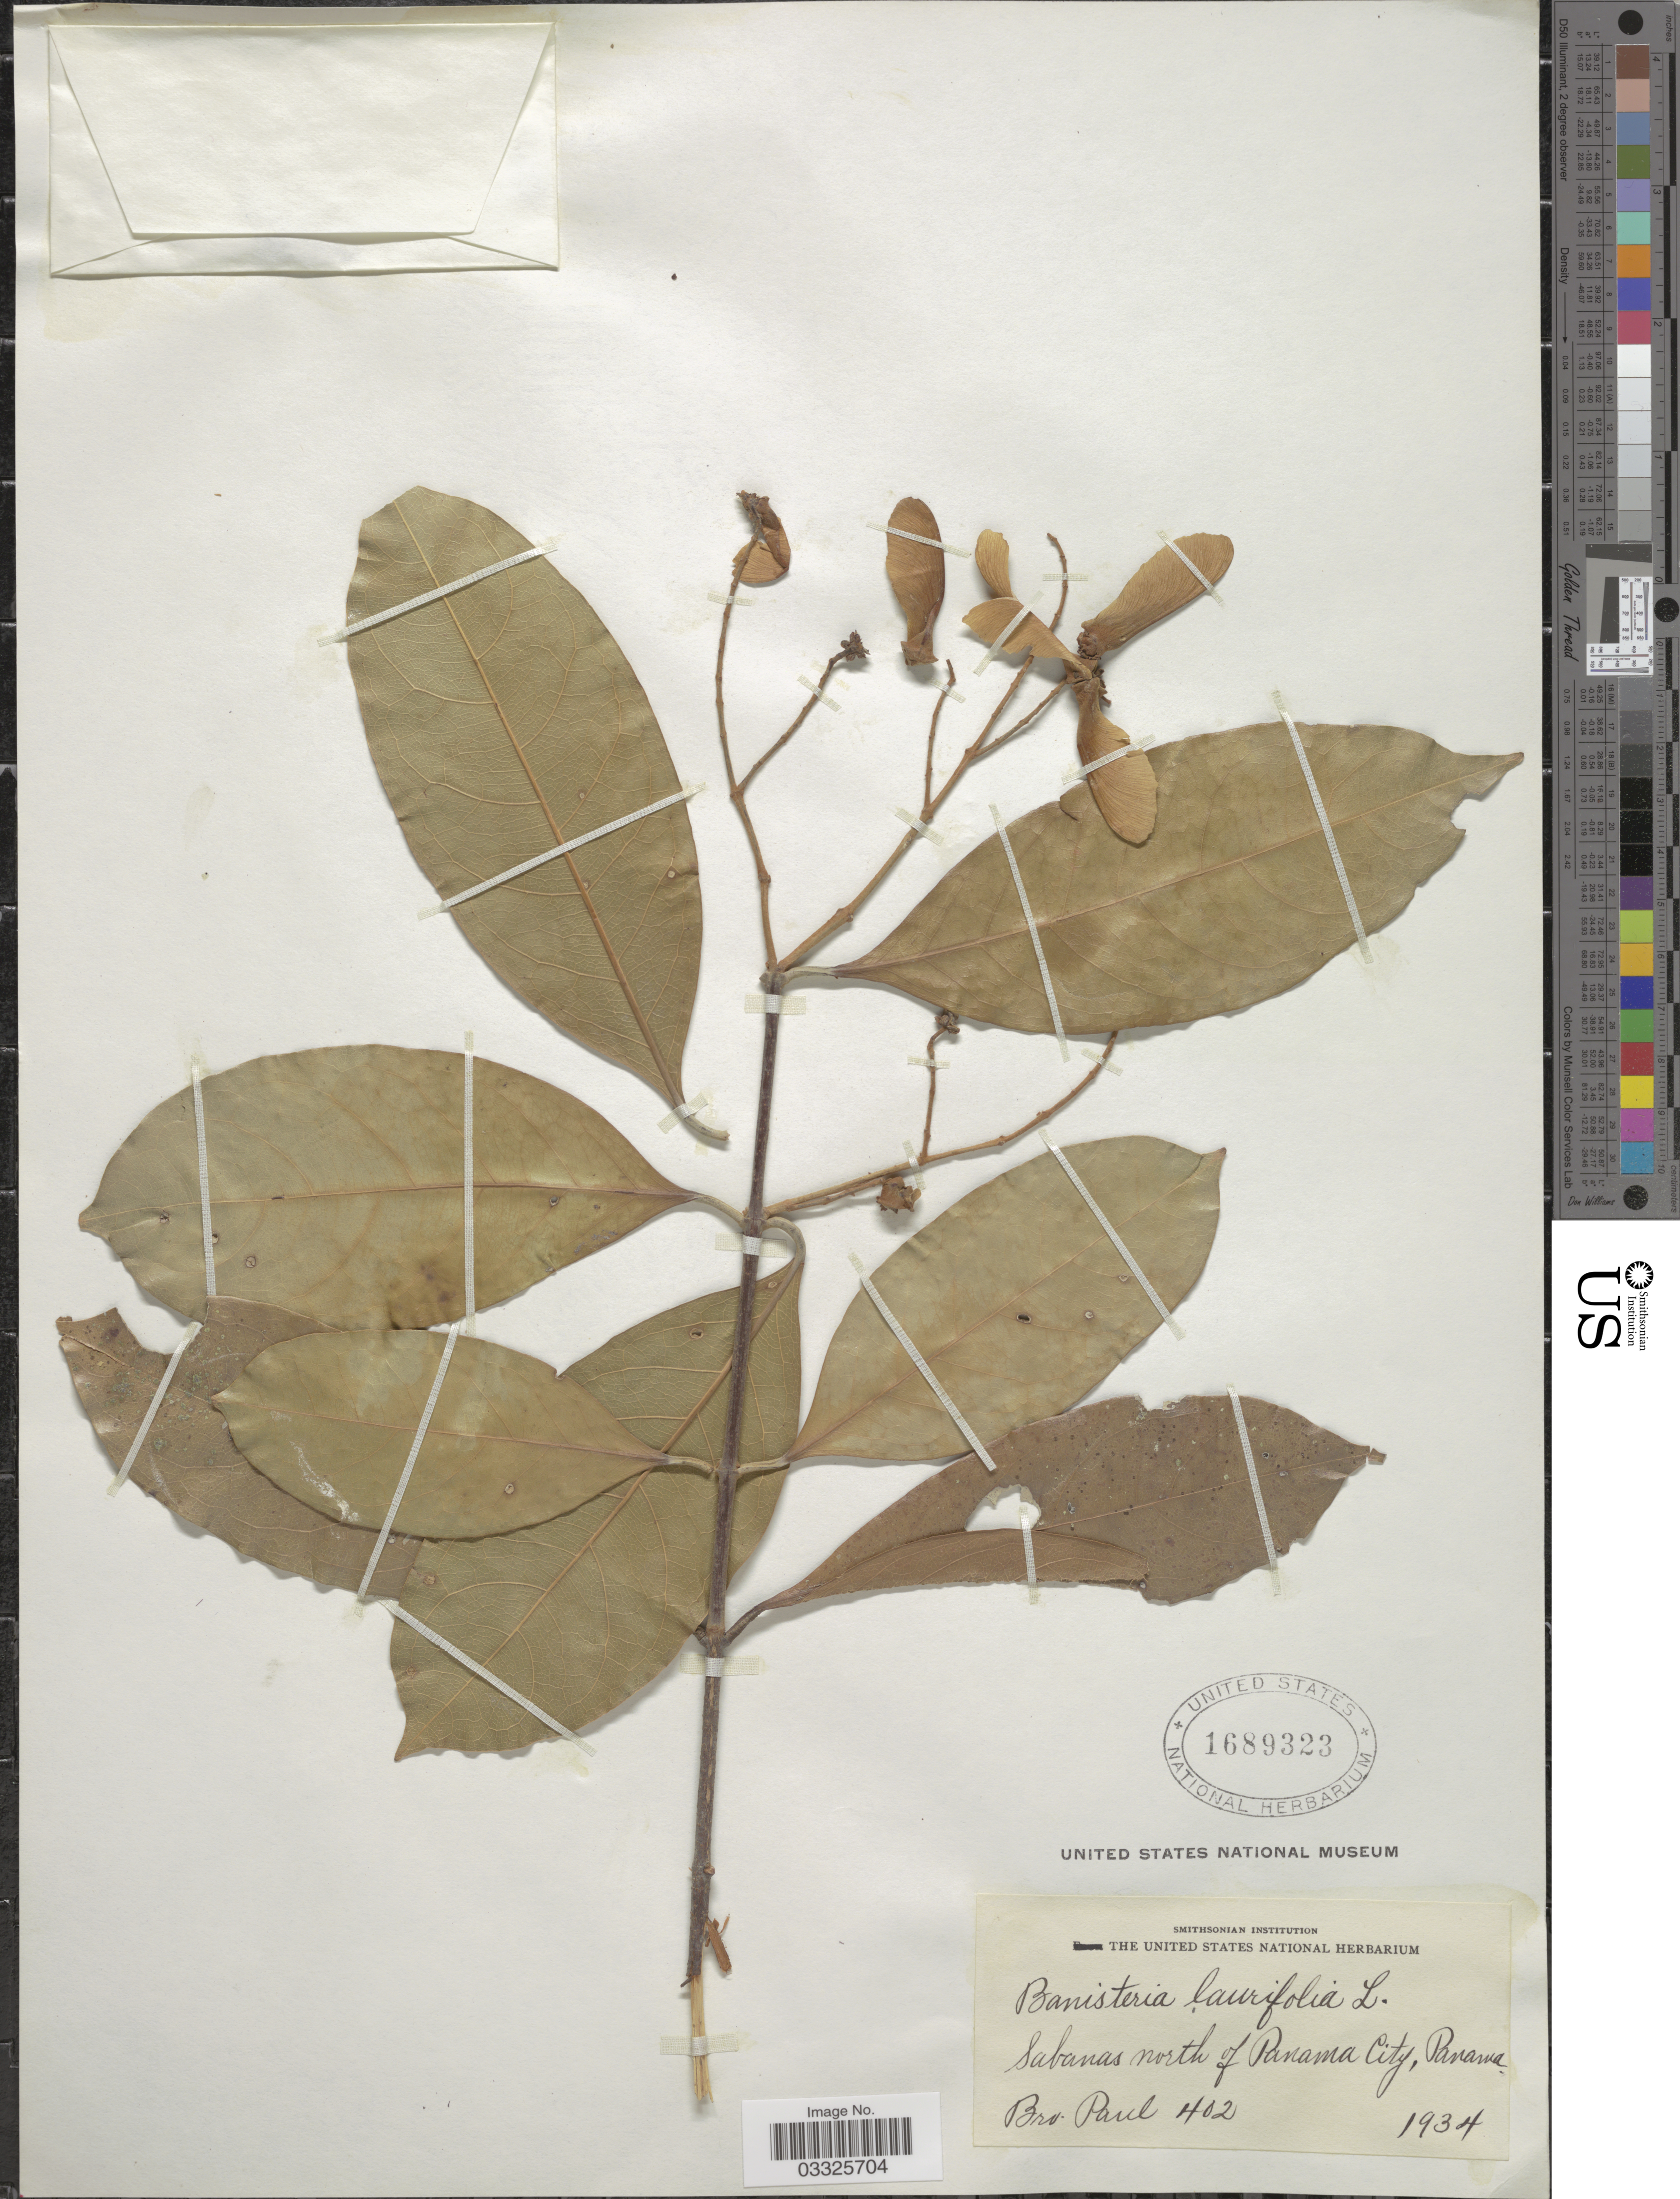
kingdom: Plantae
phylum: Tracheophyta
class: Magnoliopsida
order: Malpighiales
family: Malpighiaceae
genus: Heteropterys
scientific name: Heteropterys laurifolia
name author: (L.) A. Juss.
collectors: B. Paul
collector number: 402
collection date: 1934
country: Panama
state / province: Panamá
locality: Sabanas north of Panama City.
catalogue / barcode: US 1689323